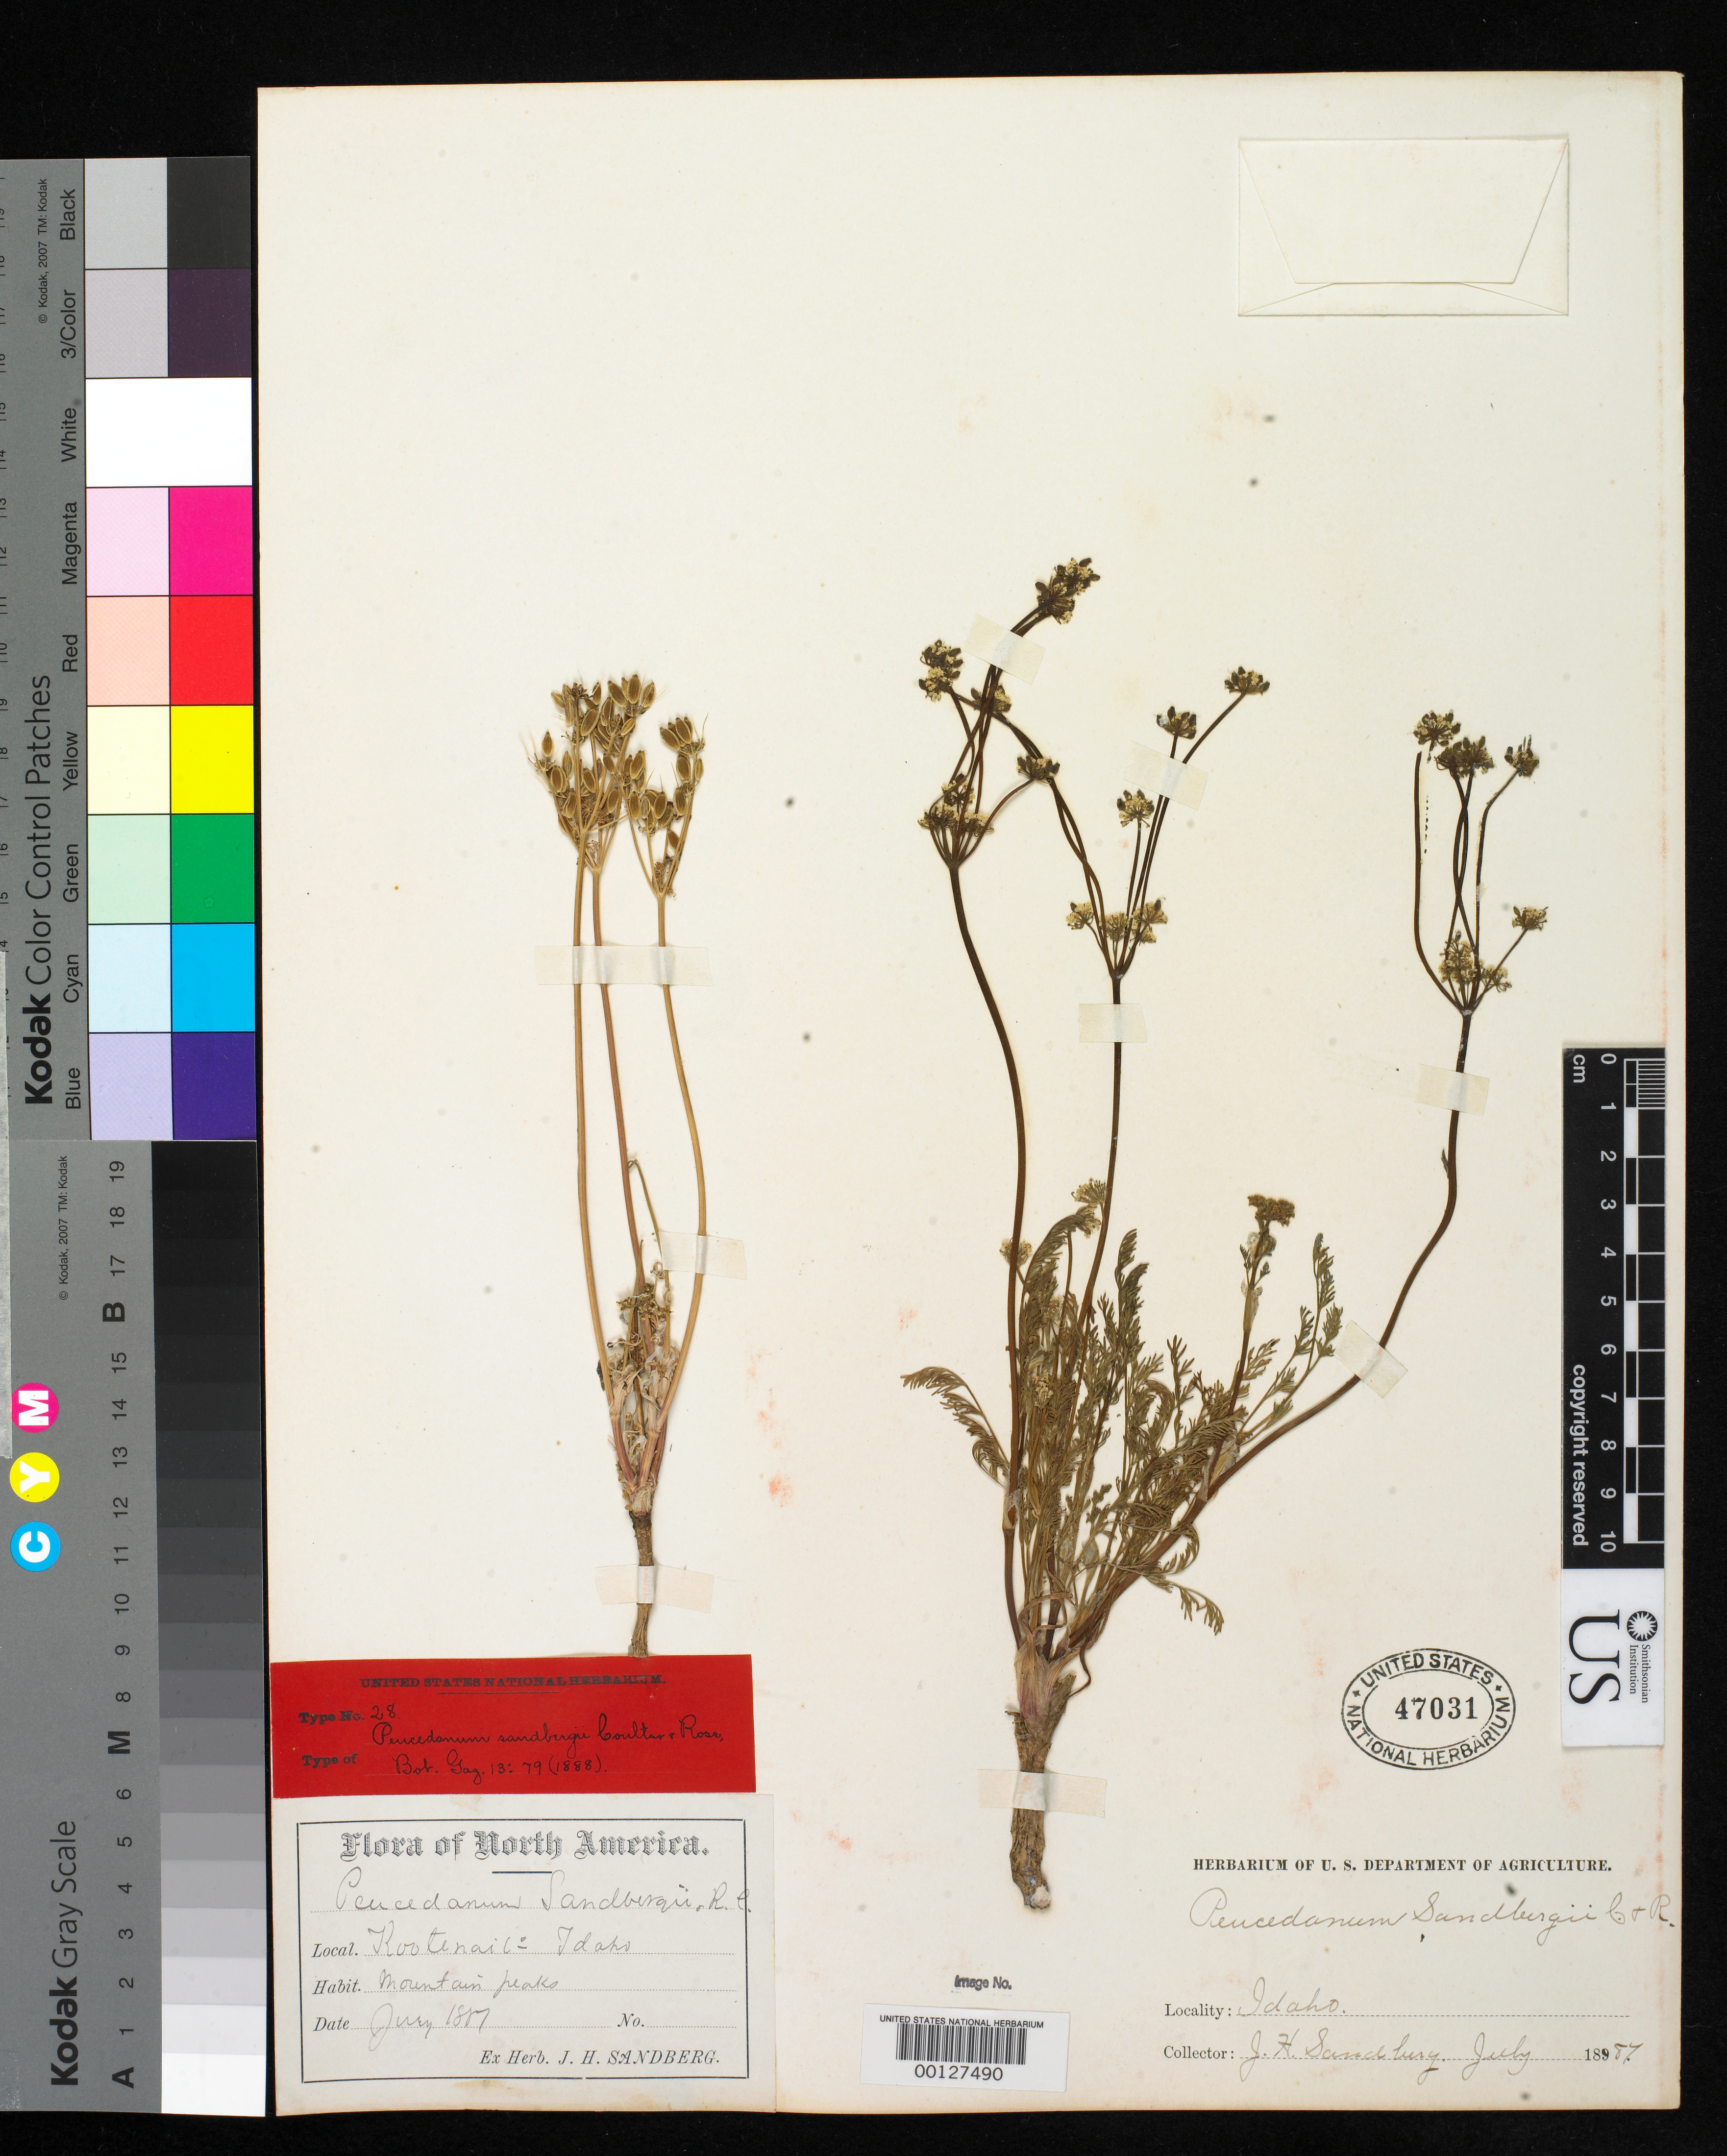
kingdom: Plantae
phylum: Tracheophyta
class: Magnoliopsida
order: Apiales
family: Apiaceae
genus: Peucedanum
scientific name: Peucedanum sandbergii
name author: J.M. Coult. & Rose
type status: Isolectotype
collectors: J. H. Sandberg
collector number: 47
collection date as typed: Jul 1887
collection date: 1887-07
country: United States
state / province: Idaho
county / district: Kootenai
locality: Kootenai Co., Idaho.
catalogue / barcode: US 47031